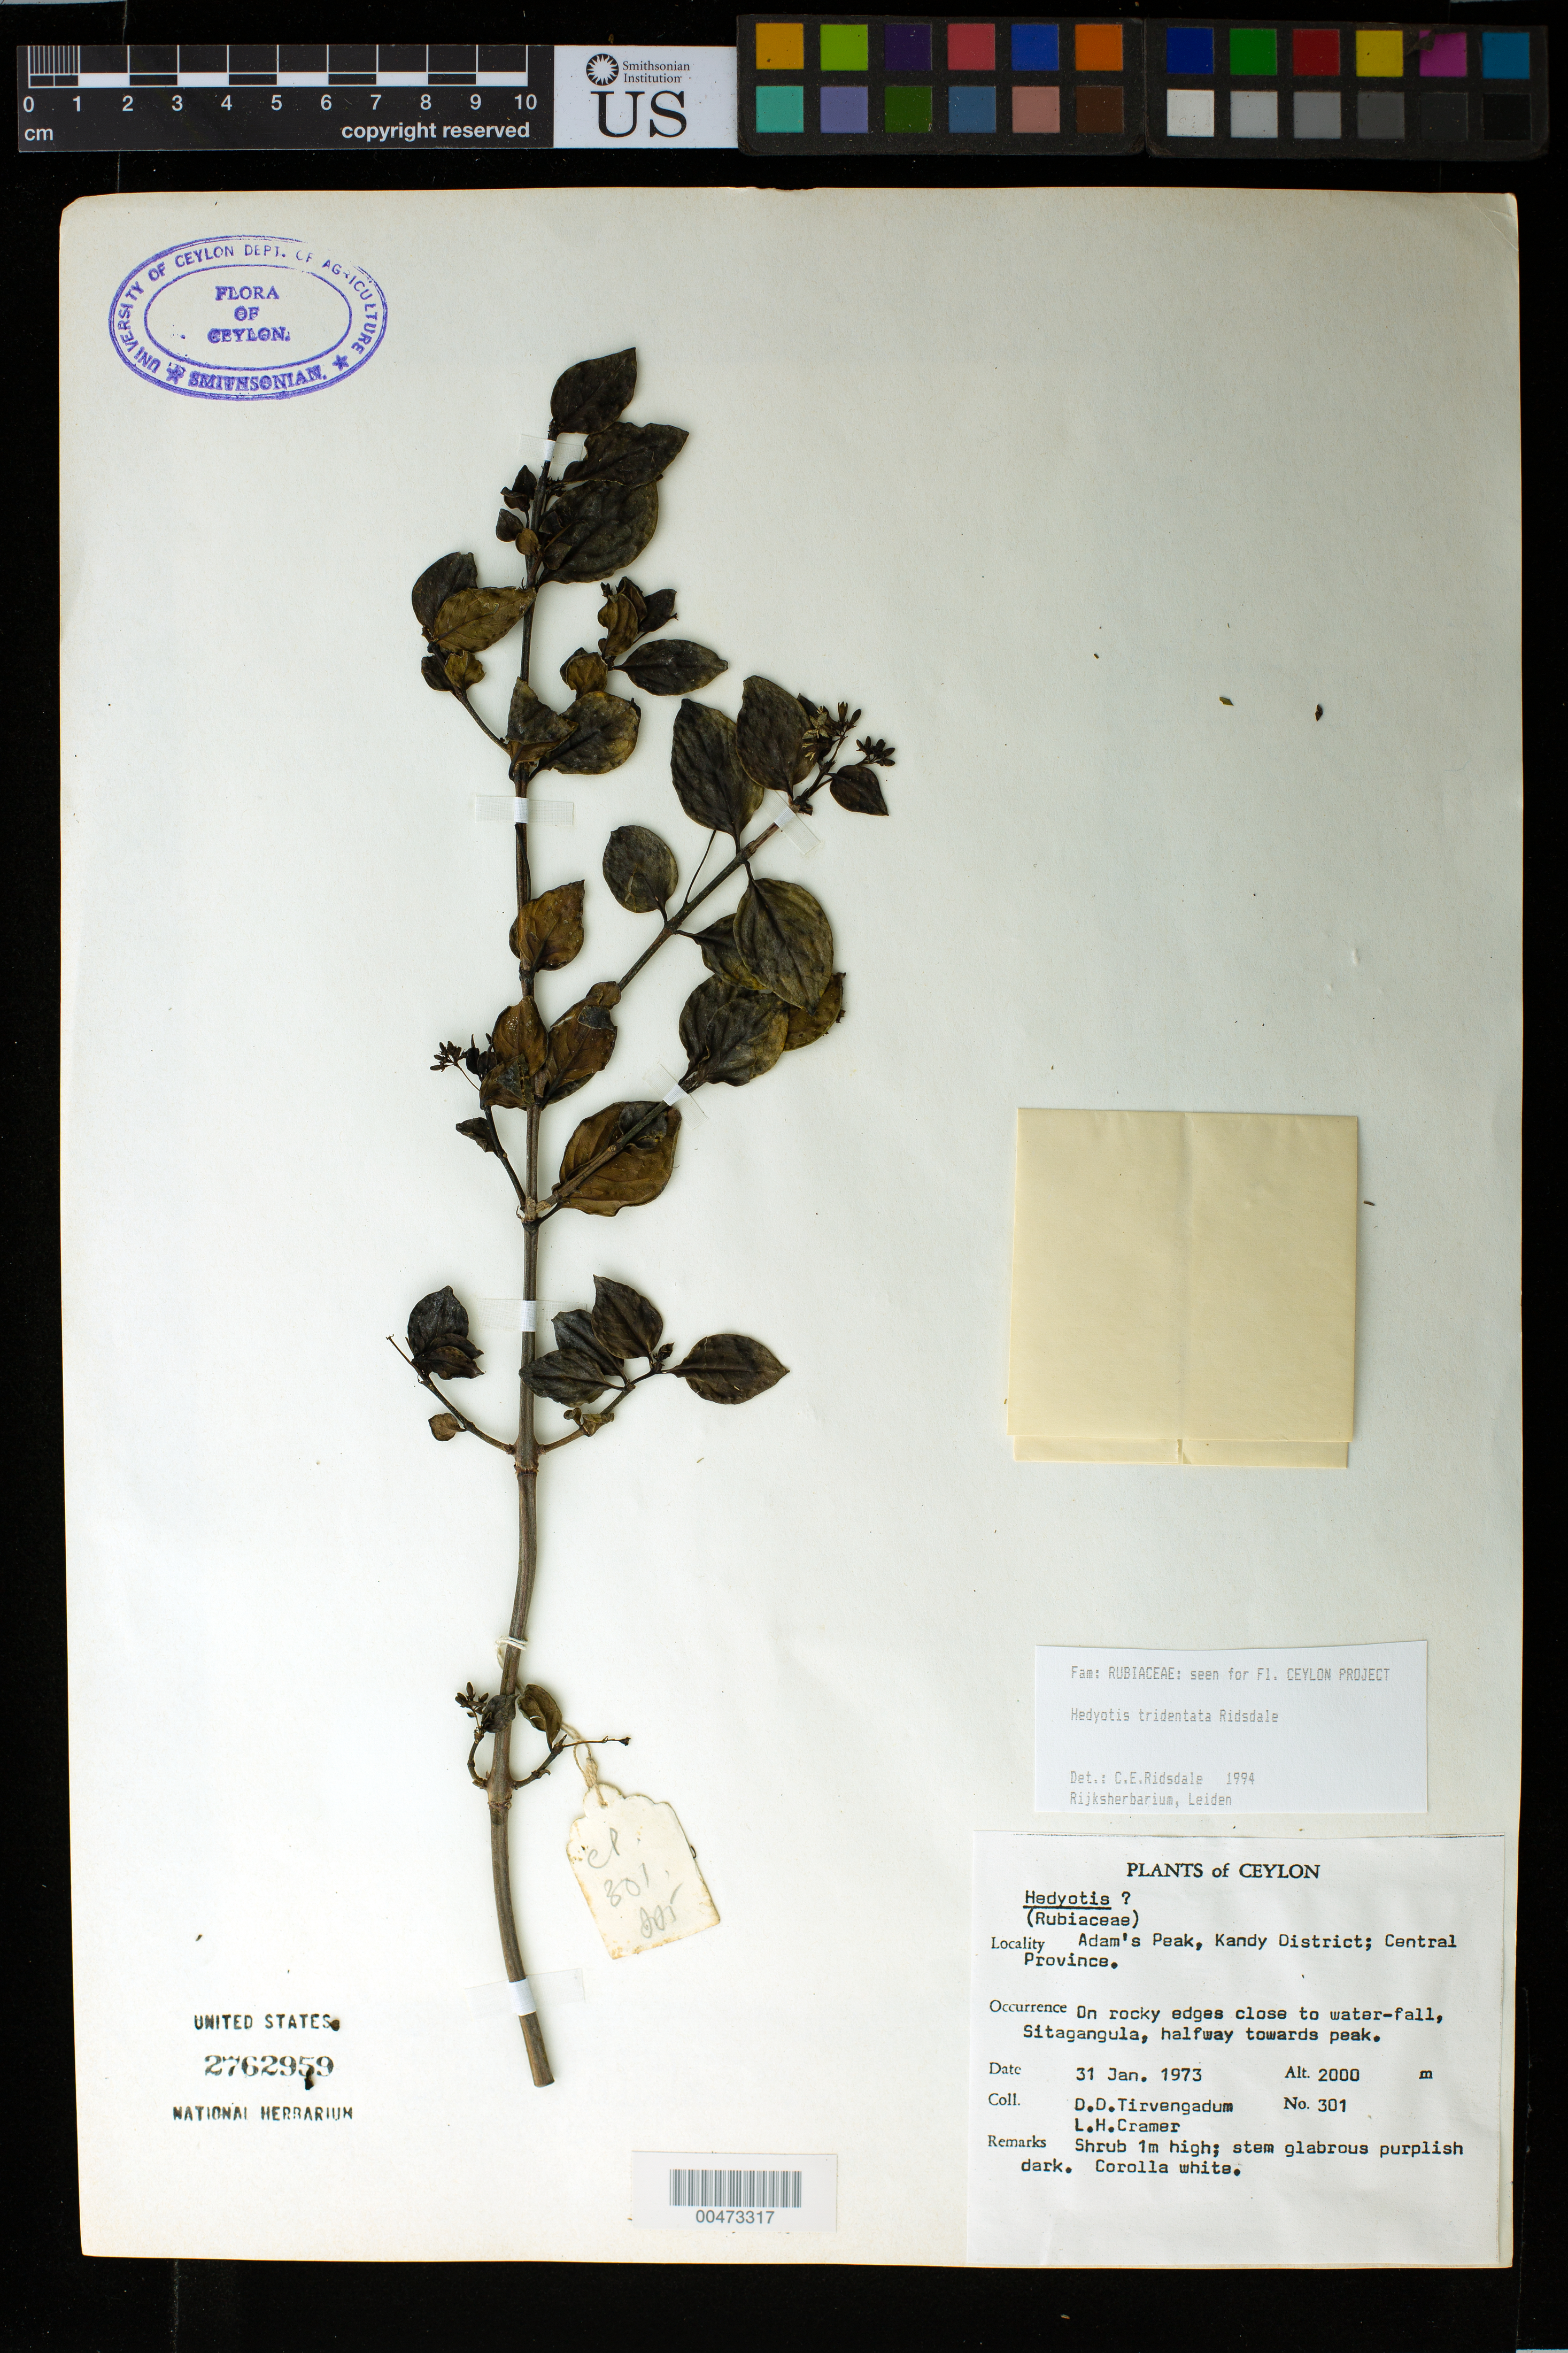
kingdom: Plantae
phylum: Tracheophyta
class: Magnoliopsida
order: Gentianales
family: Rubiaceae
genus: Hedyotis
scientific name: Hedyotis tridentata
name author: Ridsdale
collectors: D. Tirvengadum & L. H. Cramer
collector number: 301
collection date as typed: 31 Jan 1973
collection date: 1973-01-31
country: Sri Lanka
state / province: Central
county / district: Kandy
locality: Adam's Peak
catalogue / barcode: US 2762959